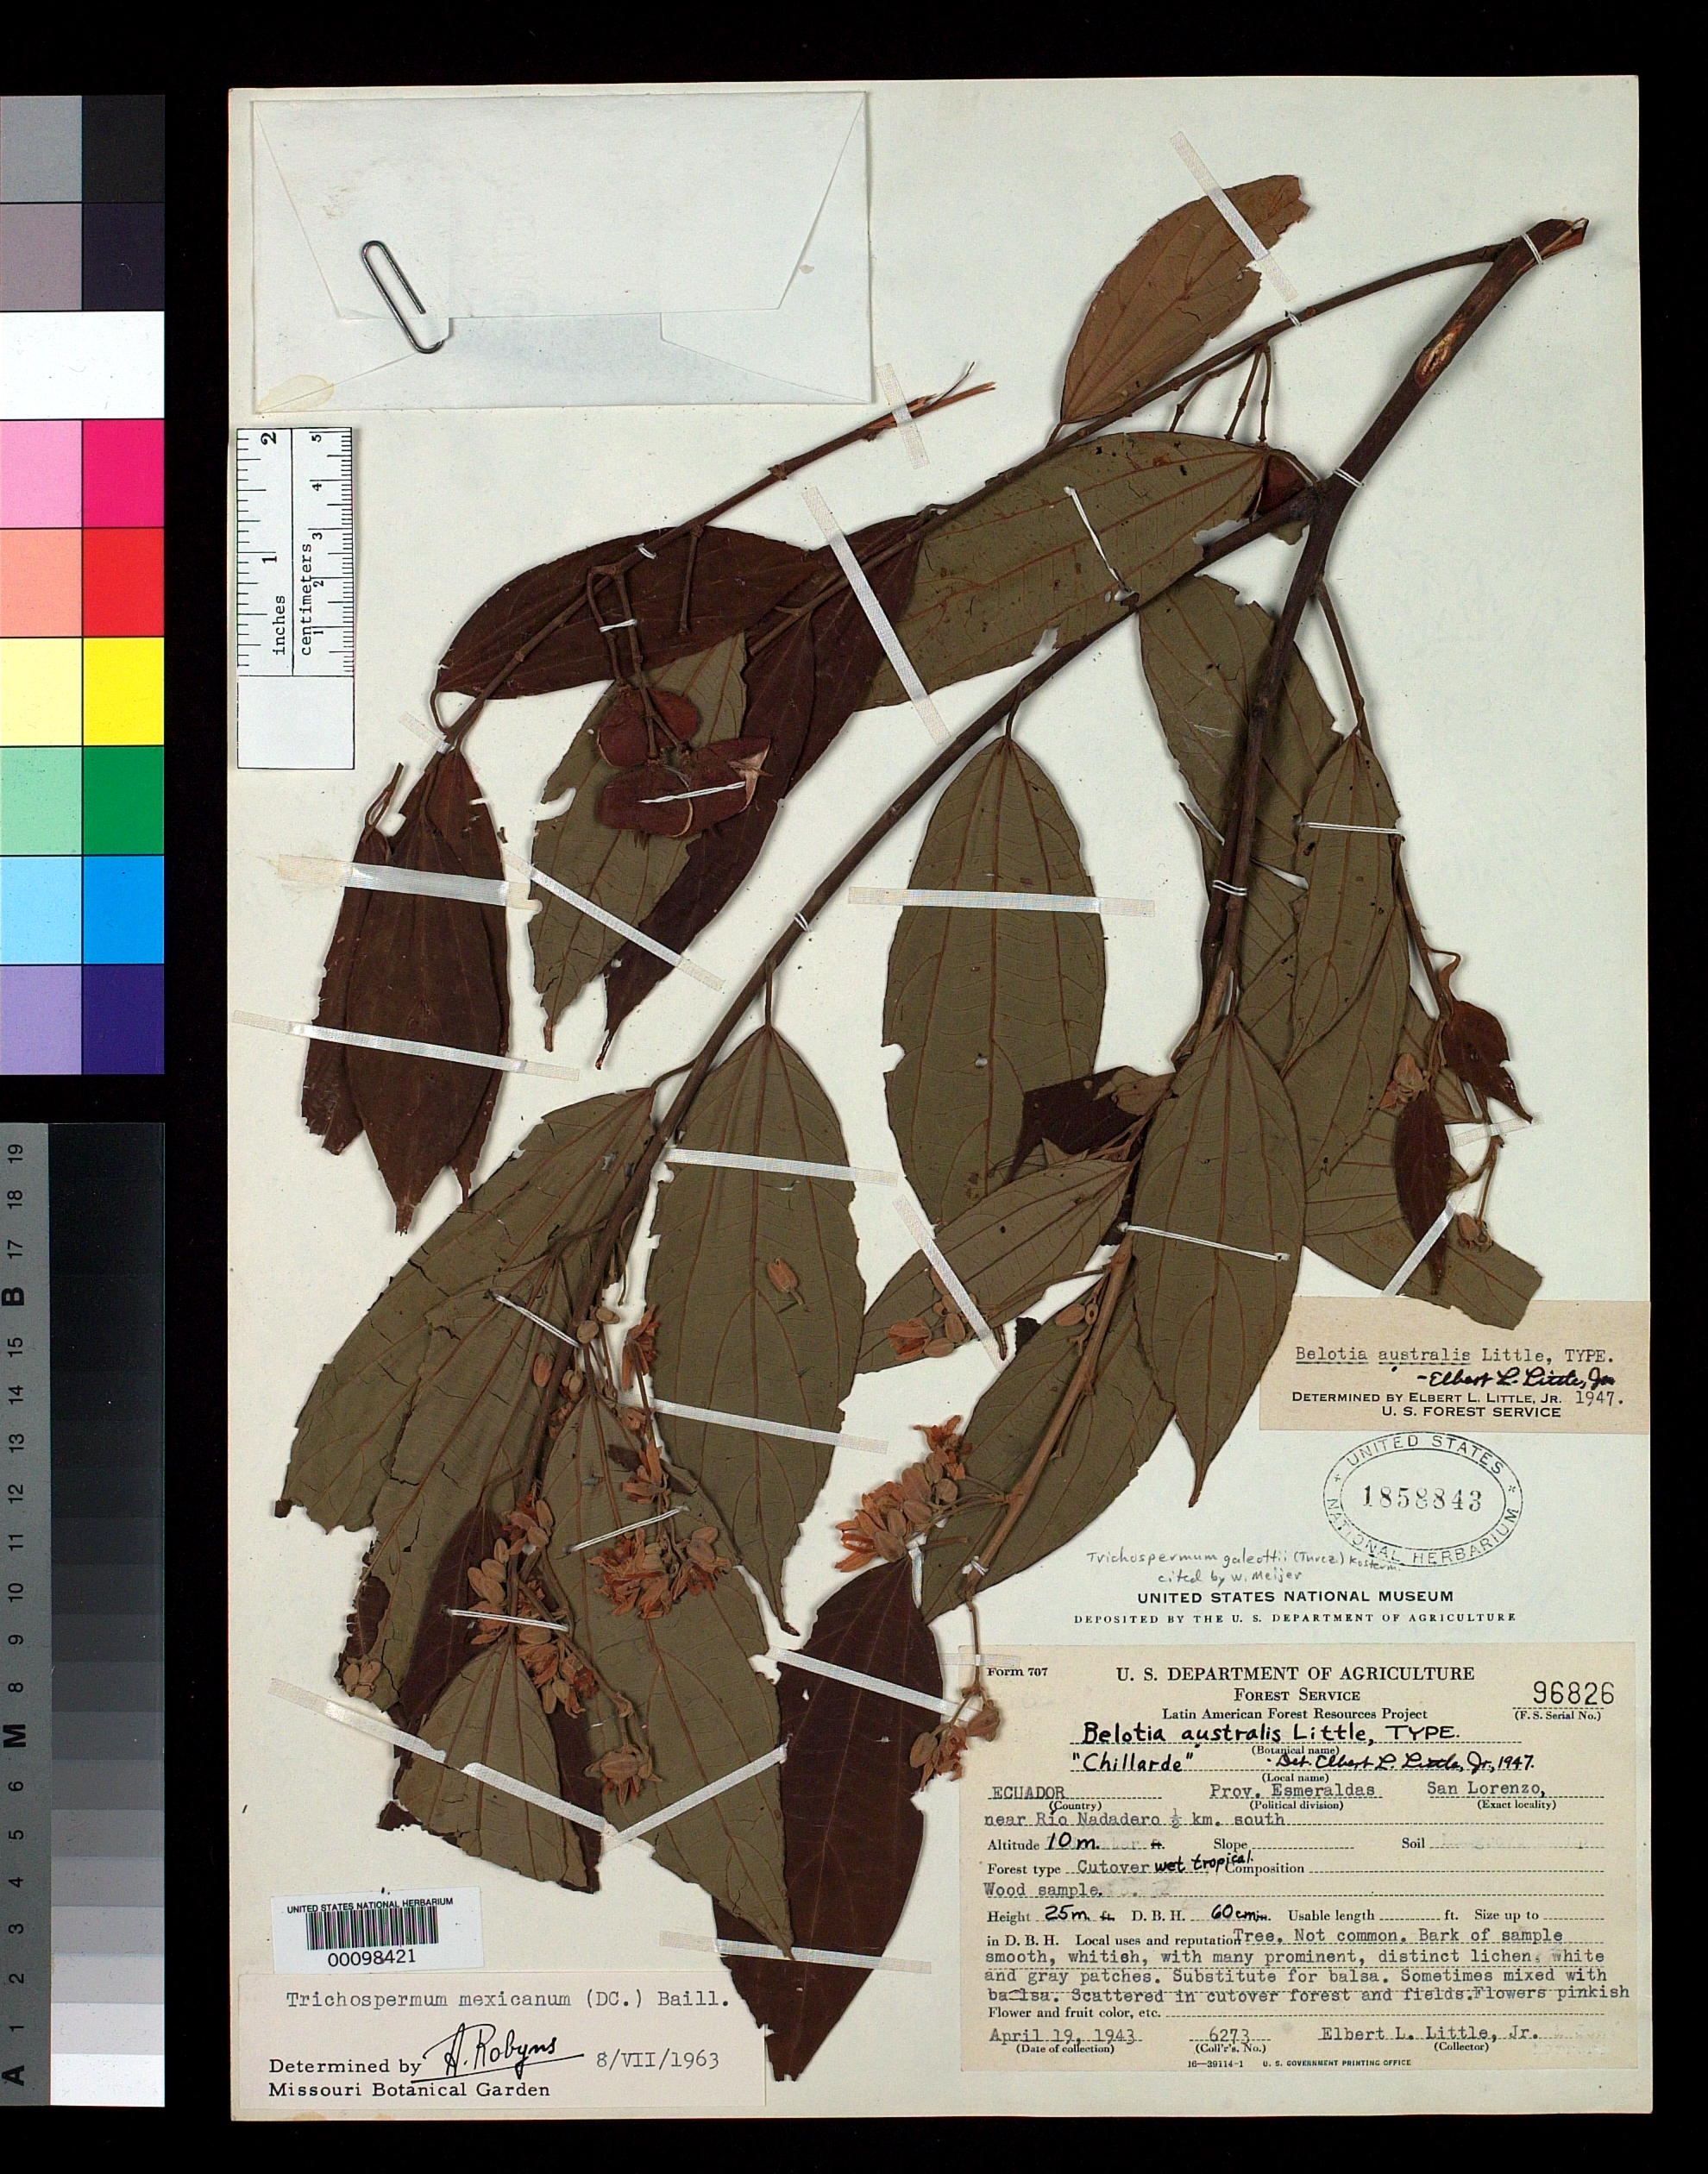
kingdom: Plantae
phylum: Tracheophyta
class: Magnoliopsida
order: Malvales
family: Malvaceae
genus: Belotia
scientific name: Belotia australis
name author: Little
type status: Holotype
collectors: E. L. Little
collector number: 6273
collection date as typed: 19 Apr 1943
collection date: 1943-04-19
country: Ecuador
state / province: Esmeraldas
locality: San Lorenzo.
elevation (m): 10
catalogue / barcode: US 1858843